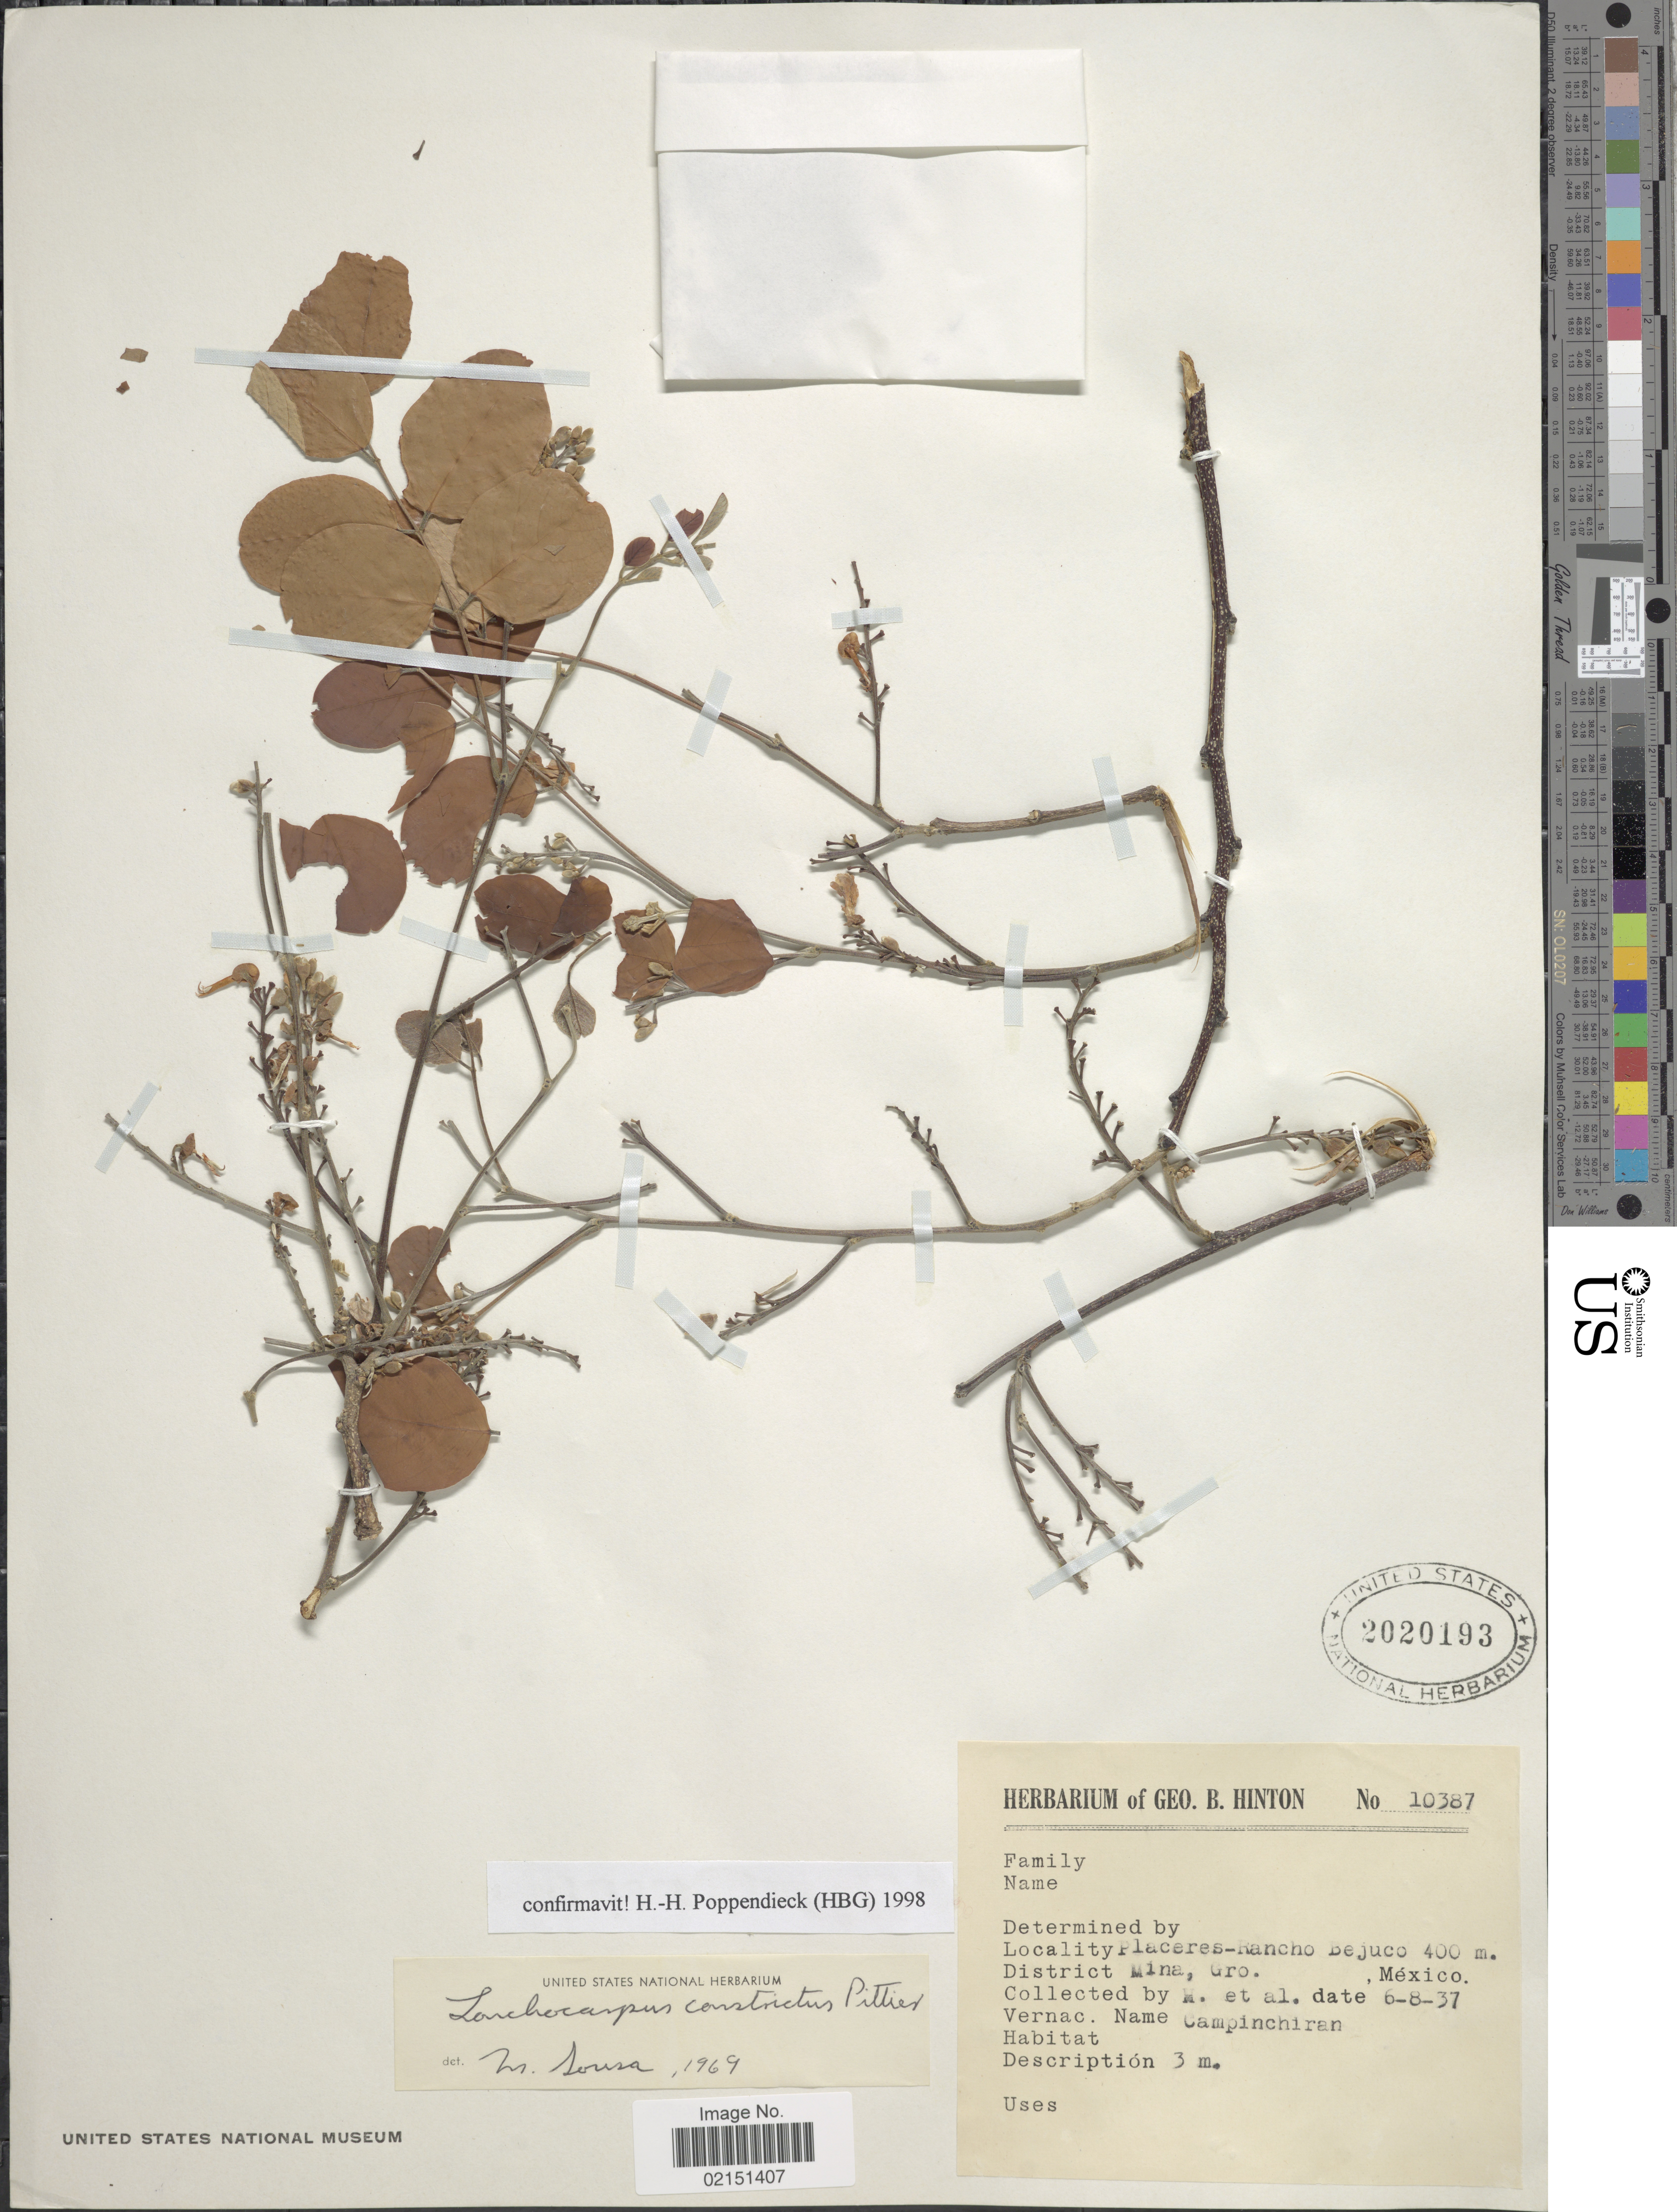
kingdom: Plantae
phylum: Tracheophyta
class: Magnoliopsida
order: Fabales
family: Fabaceae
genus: Lonchocarpus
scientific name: Lonchocarpus constrictus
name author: Pittier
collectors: G. B. Hinton & et al.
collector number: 10387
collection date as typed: Transcribed d/m/y: 8/6/37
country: Mexico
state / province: Guerrero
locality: Placeres-Rancho Bejuco, Disitrict Mina, Gro., Mexico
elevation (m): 400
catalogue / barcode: US 2020193